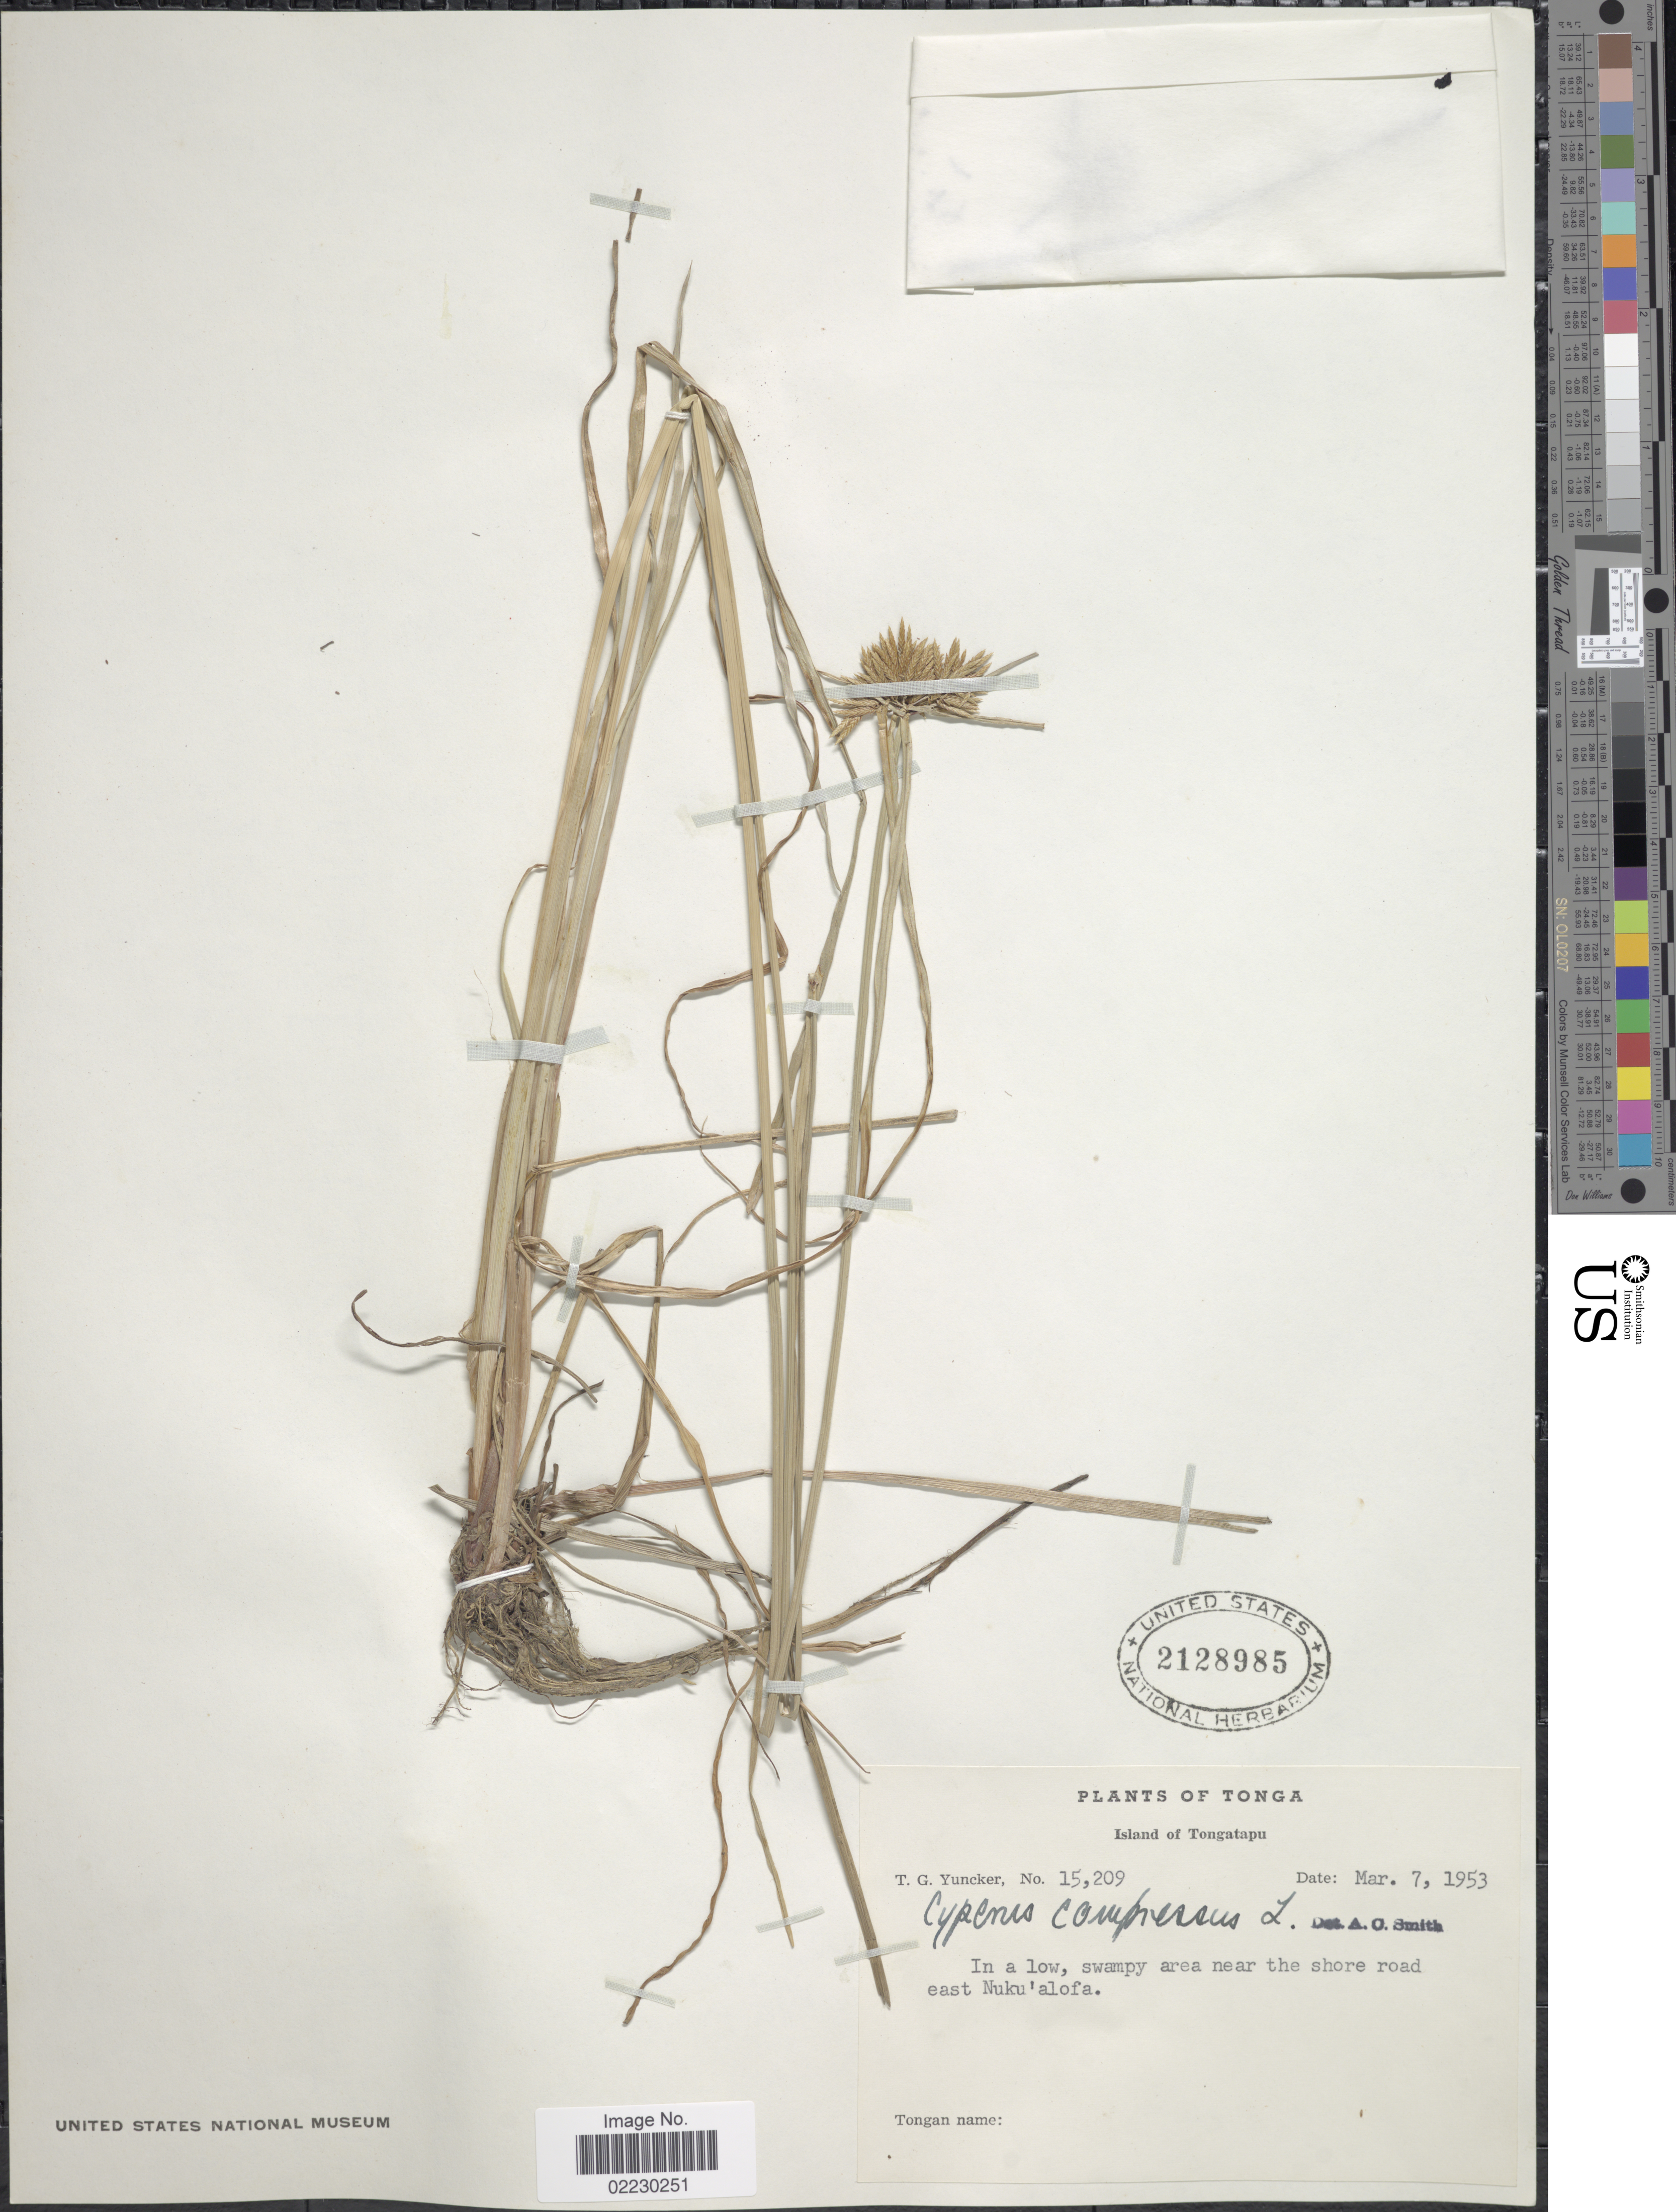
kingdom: Plantae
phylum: Tracheophyta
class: Liliopsida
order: Poales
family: Cyperaceae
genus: Cyperus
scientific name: Cyperus polystachyos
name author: Rottb.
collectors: T. G. Yuncker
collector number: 15209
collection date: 1953-03-07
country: Tonga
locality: Island of Tongatapu, in a low, swampy area near the shore road east Nufu'alofa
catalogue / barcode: US 2128985